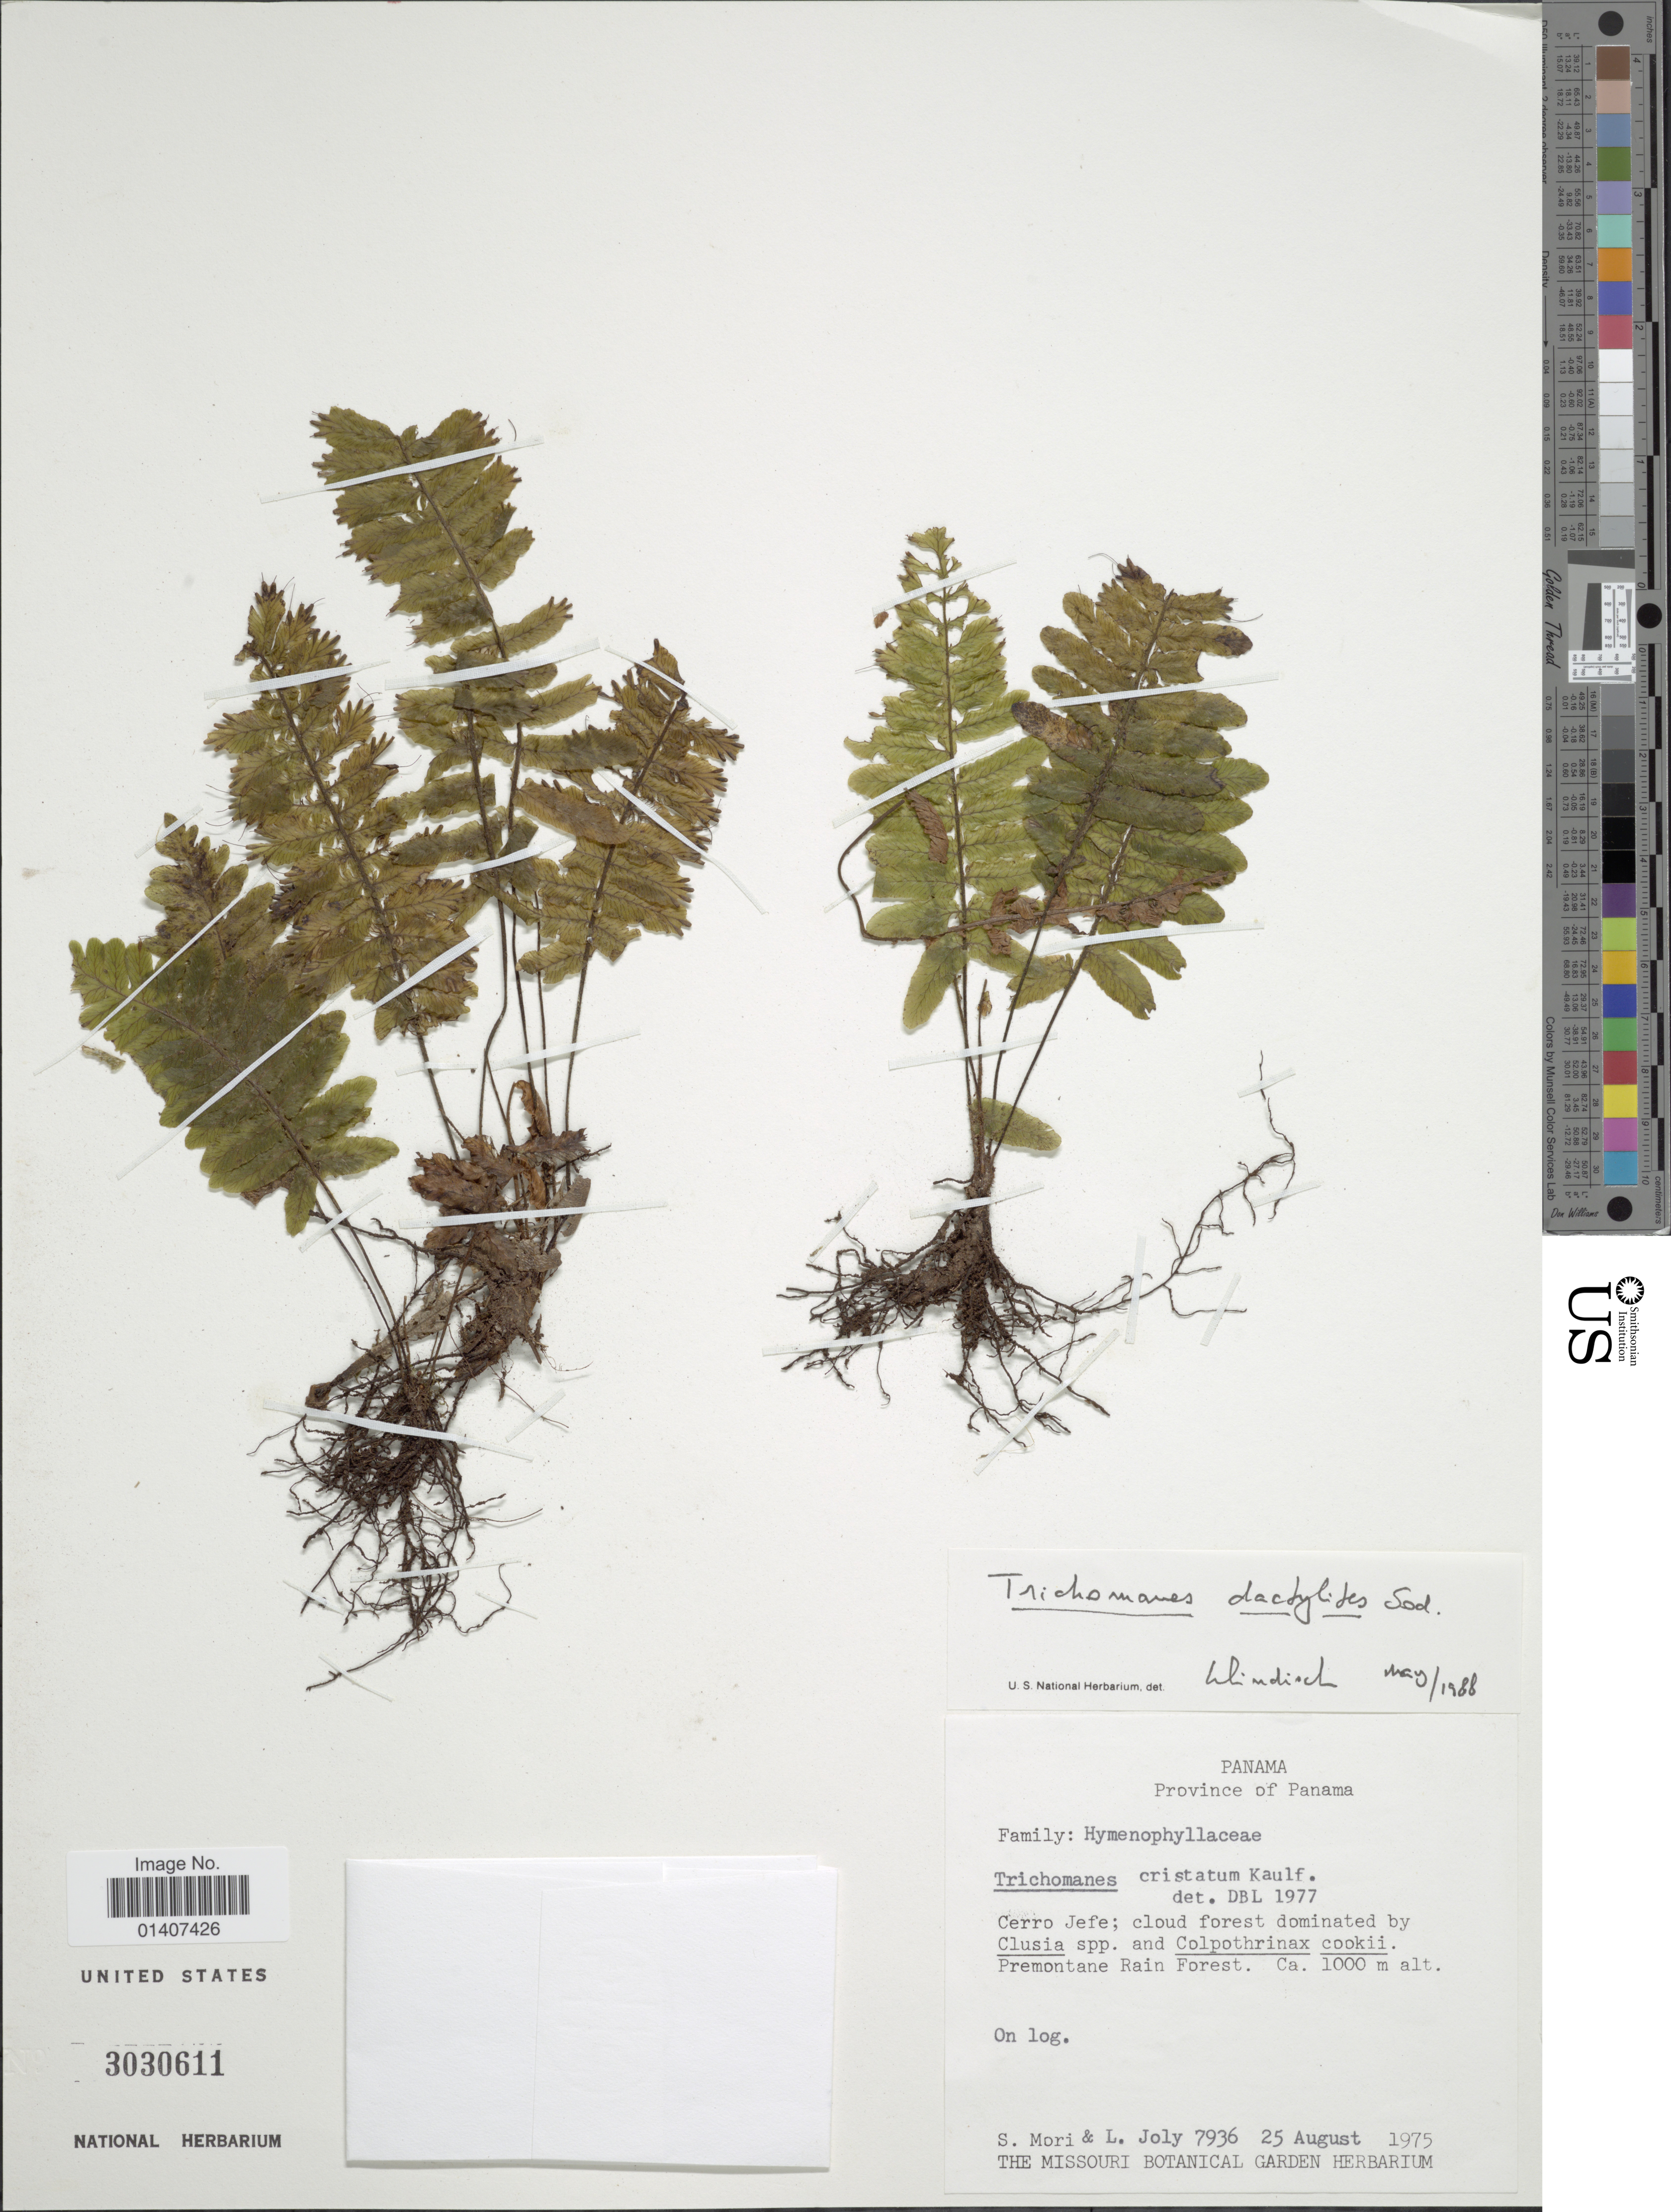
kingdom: Plantae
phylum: Tracheophyta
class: Polypodiopsida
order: Hymenophyllales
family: Hymenophyllaceae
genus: Trichomanes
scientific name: Trichomanes dactylites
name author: Sodiro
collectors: S. Mori & L. Joly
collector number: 7936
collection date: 1975-08-25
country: Panama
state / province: Panamá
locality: Province of Panama, Cerro Jefe; cloud forest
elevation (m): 1000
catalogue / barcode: US 3030611